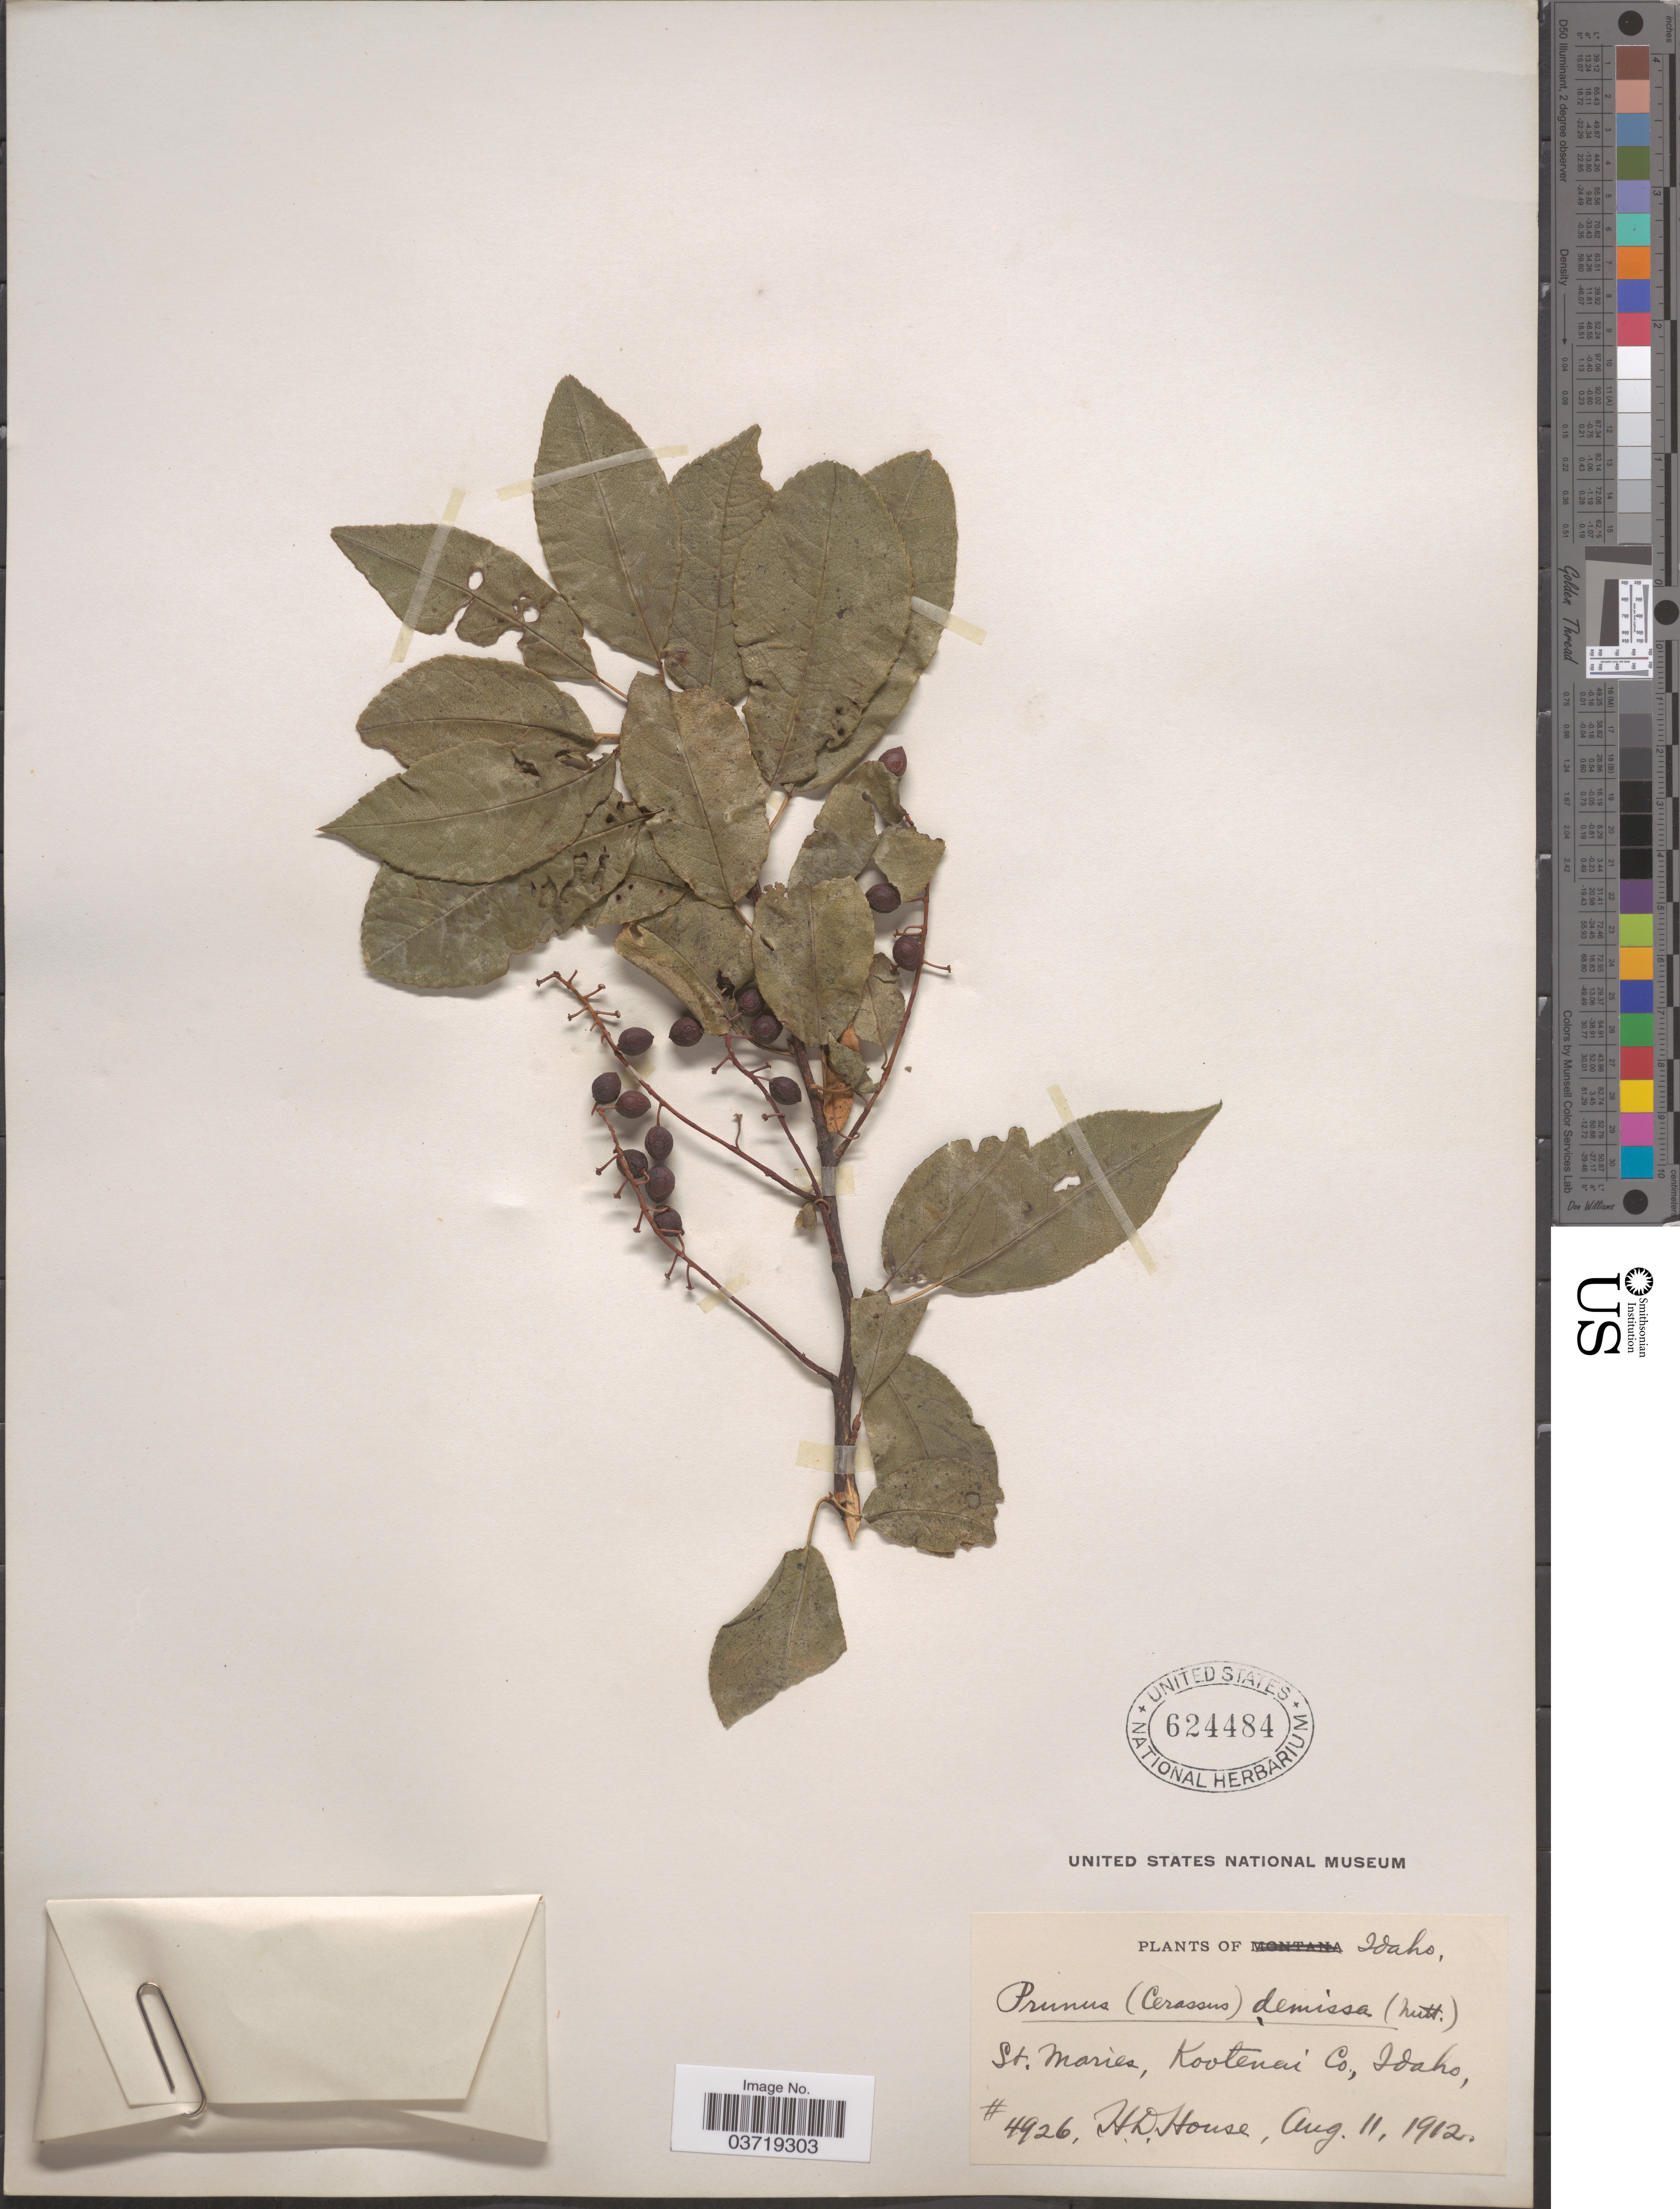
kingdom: Plantae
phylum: Tracheophyta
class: Magnoliopsida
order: Rosales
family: Rosaceae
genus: Prunus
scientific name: Prunus virginiana var. demissa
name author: (Nutt.) Torr.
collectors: H. D. House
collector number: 4926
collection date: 1912-08-11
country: United States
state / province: Idaho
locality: St. Maries, Kootenai Co.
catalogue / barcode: US 624484